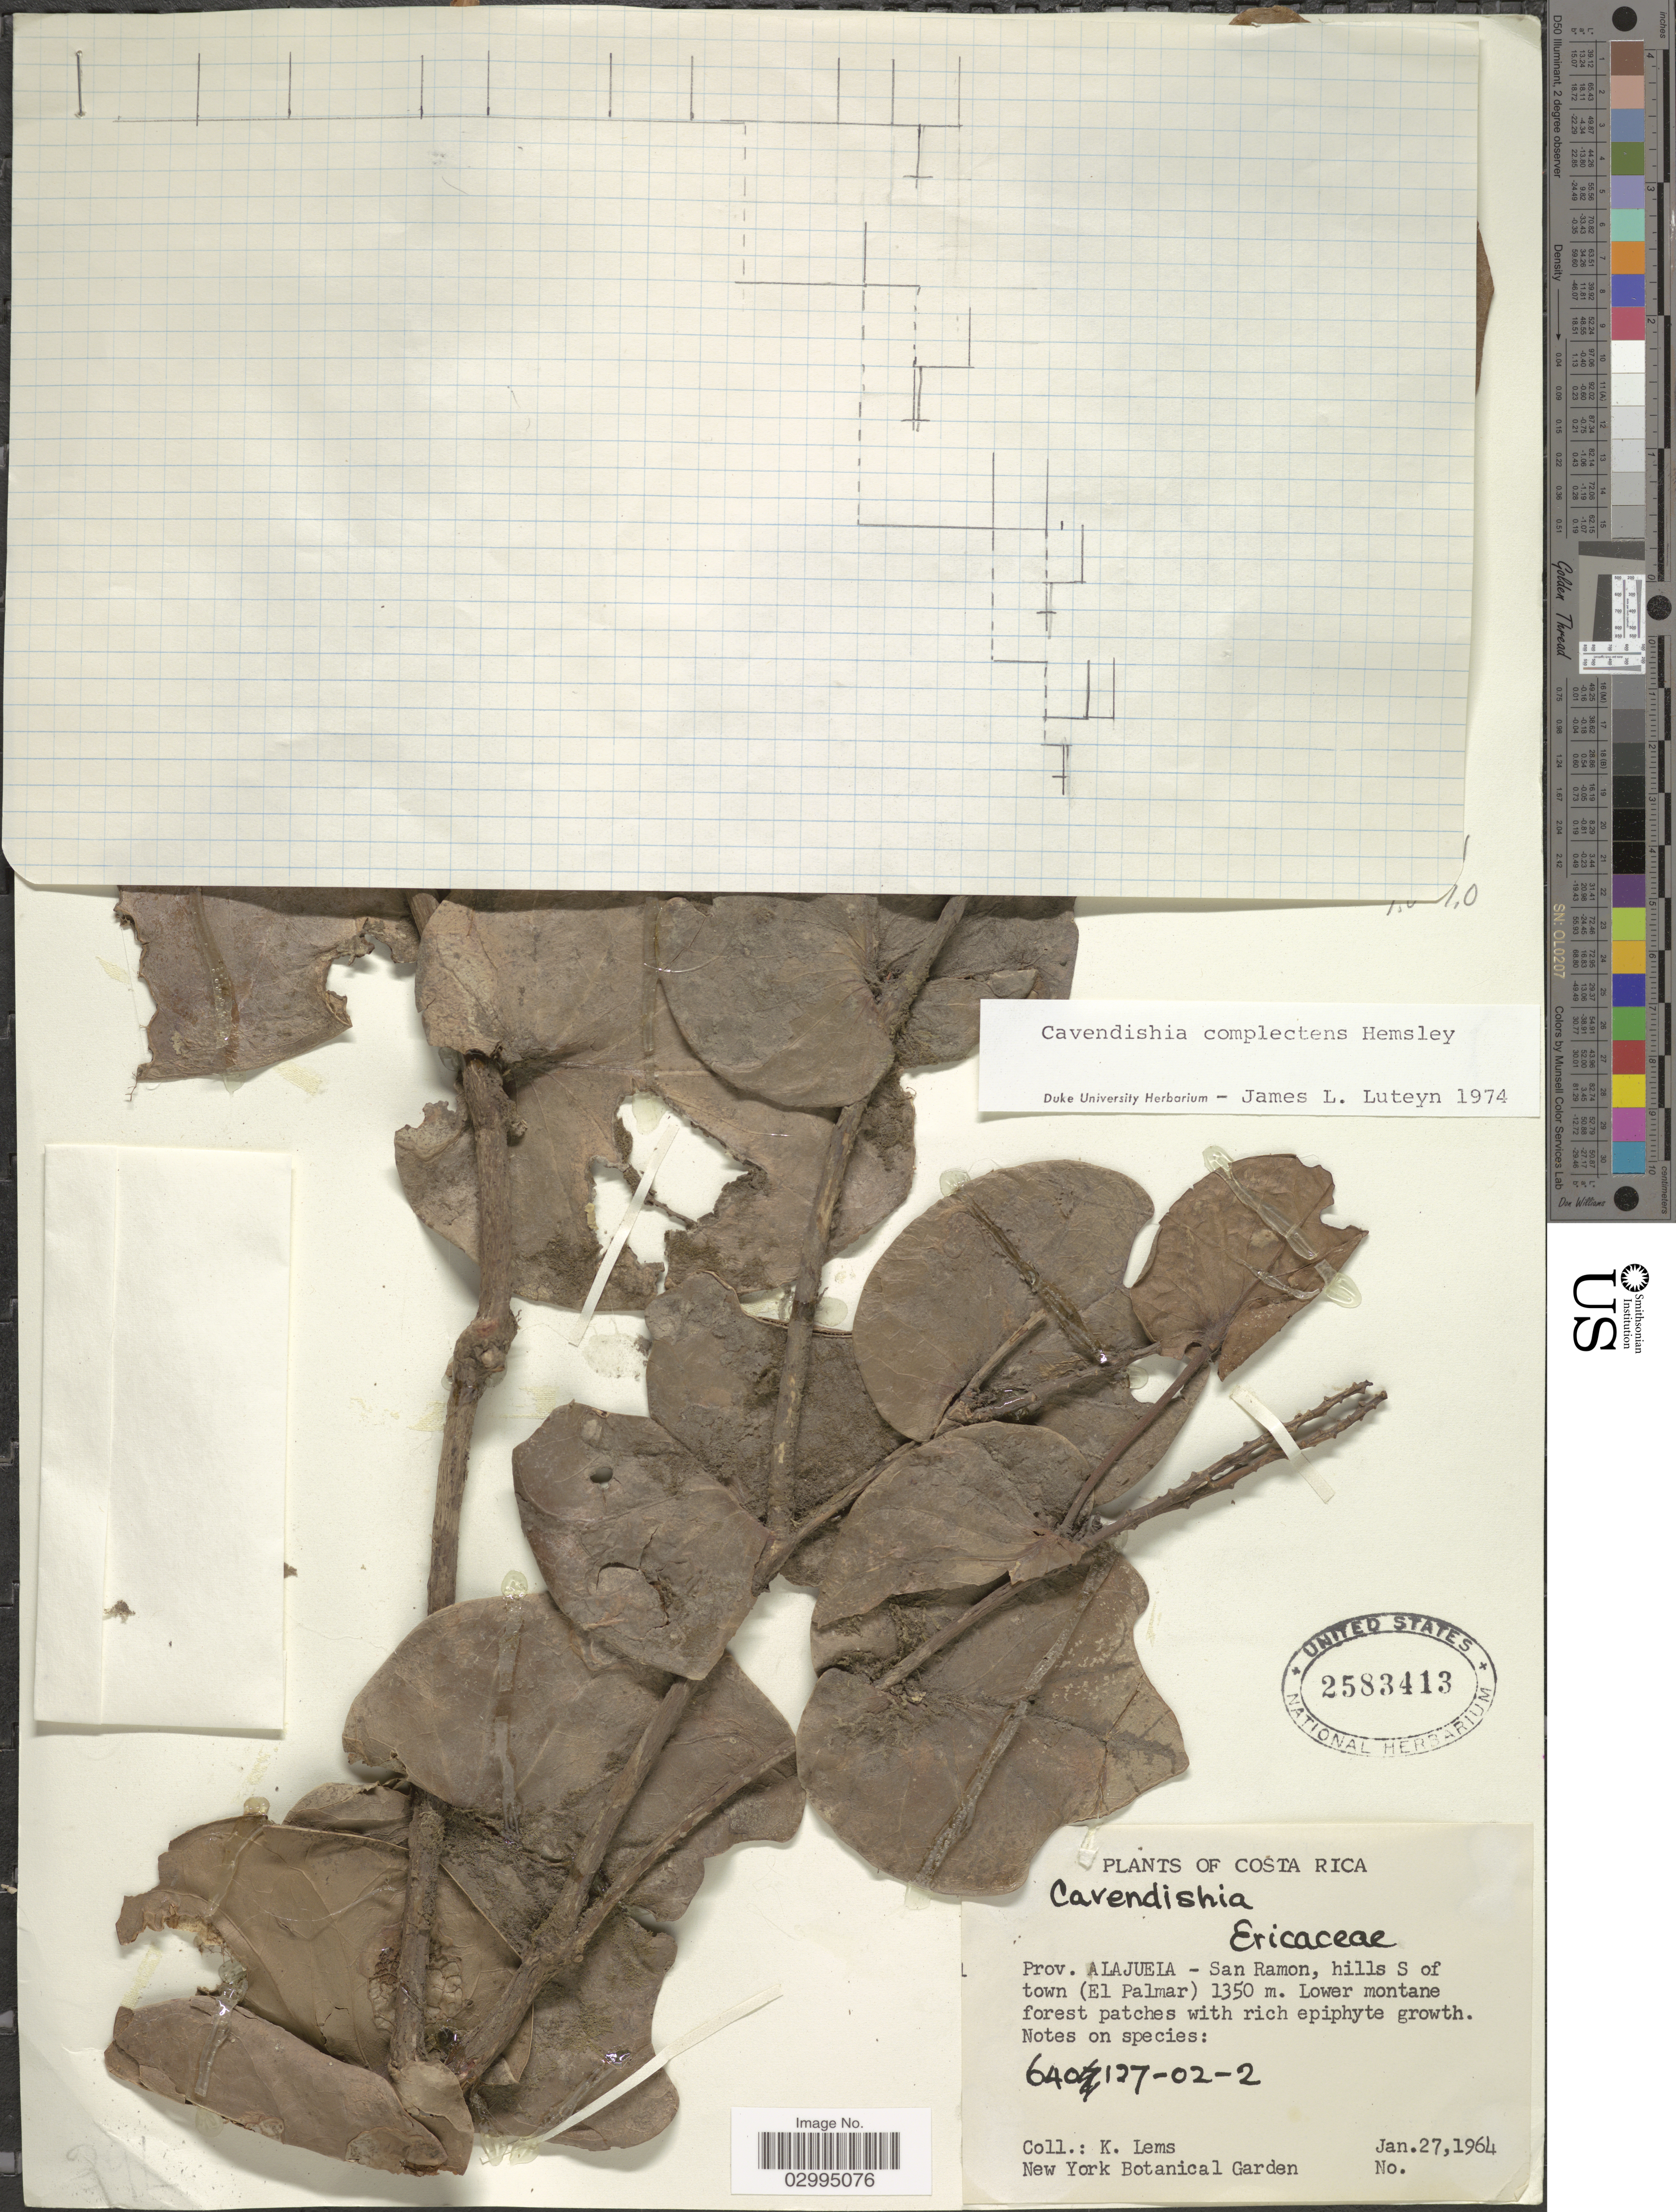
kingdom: Plantae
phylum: Tracheophyta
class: Magnoliopsida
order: Ericales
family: Ericaceae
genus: Cavendishia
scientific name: Cavendishia complectens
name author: Hemsl.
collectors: K. Lems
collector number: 640127-02-02 ?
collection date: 1964-01-27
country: Costa Rica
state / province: Alajuela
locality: Prov. Alajuela - San Ramon, hills S of town (El Palmar).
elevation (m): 1350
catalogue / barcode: US 2583413